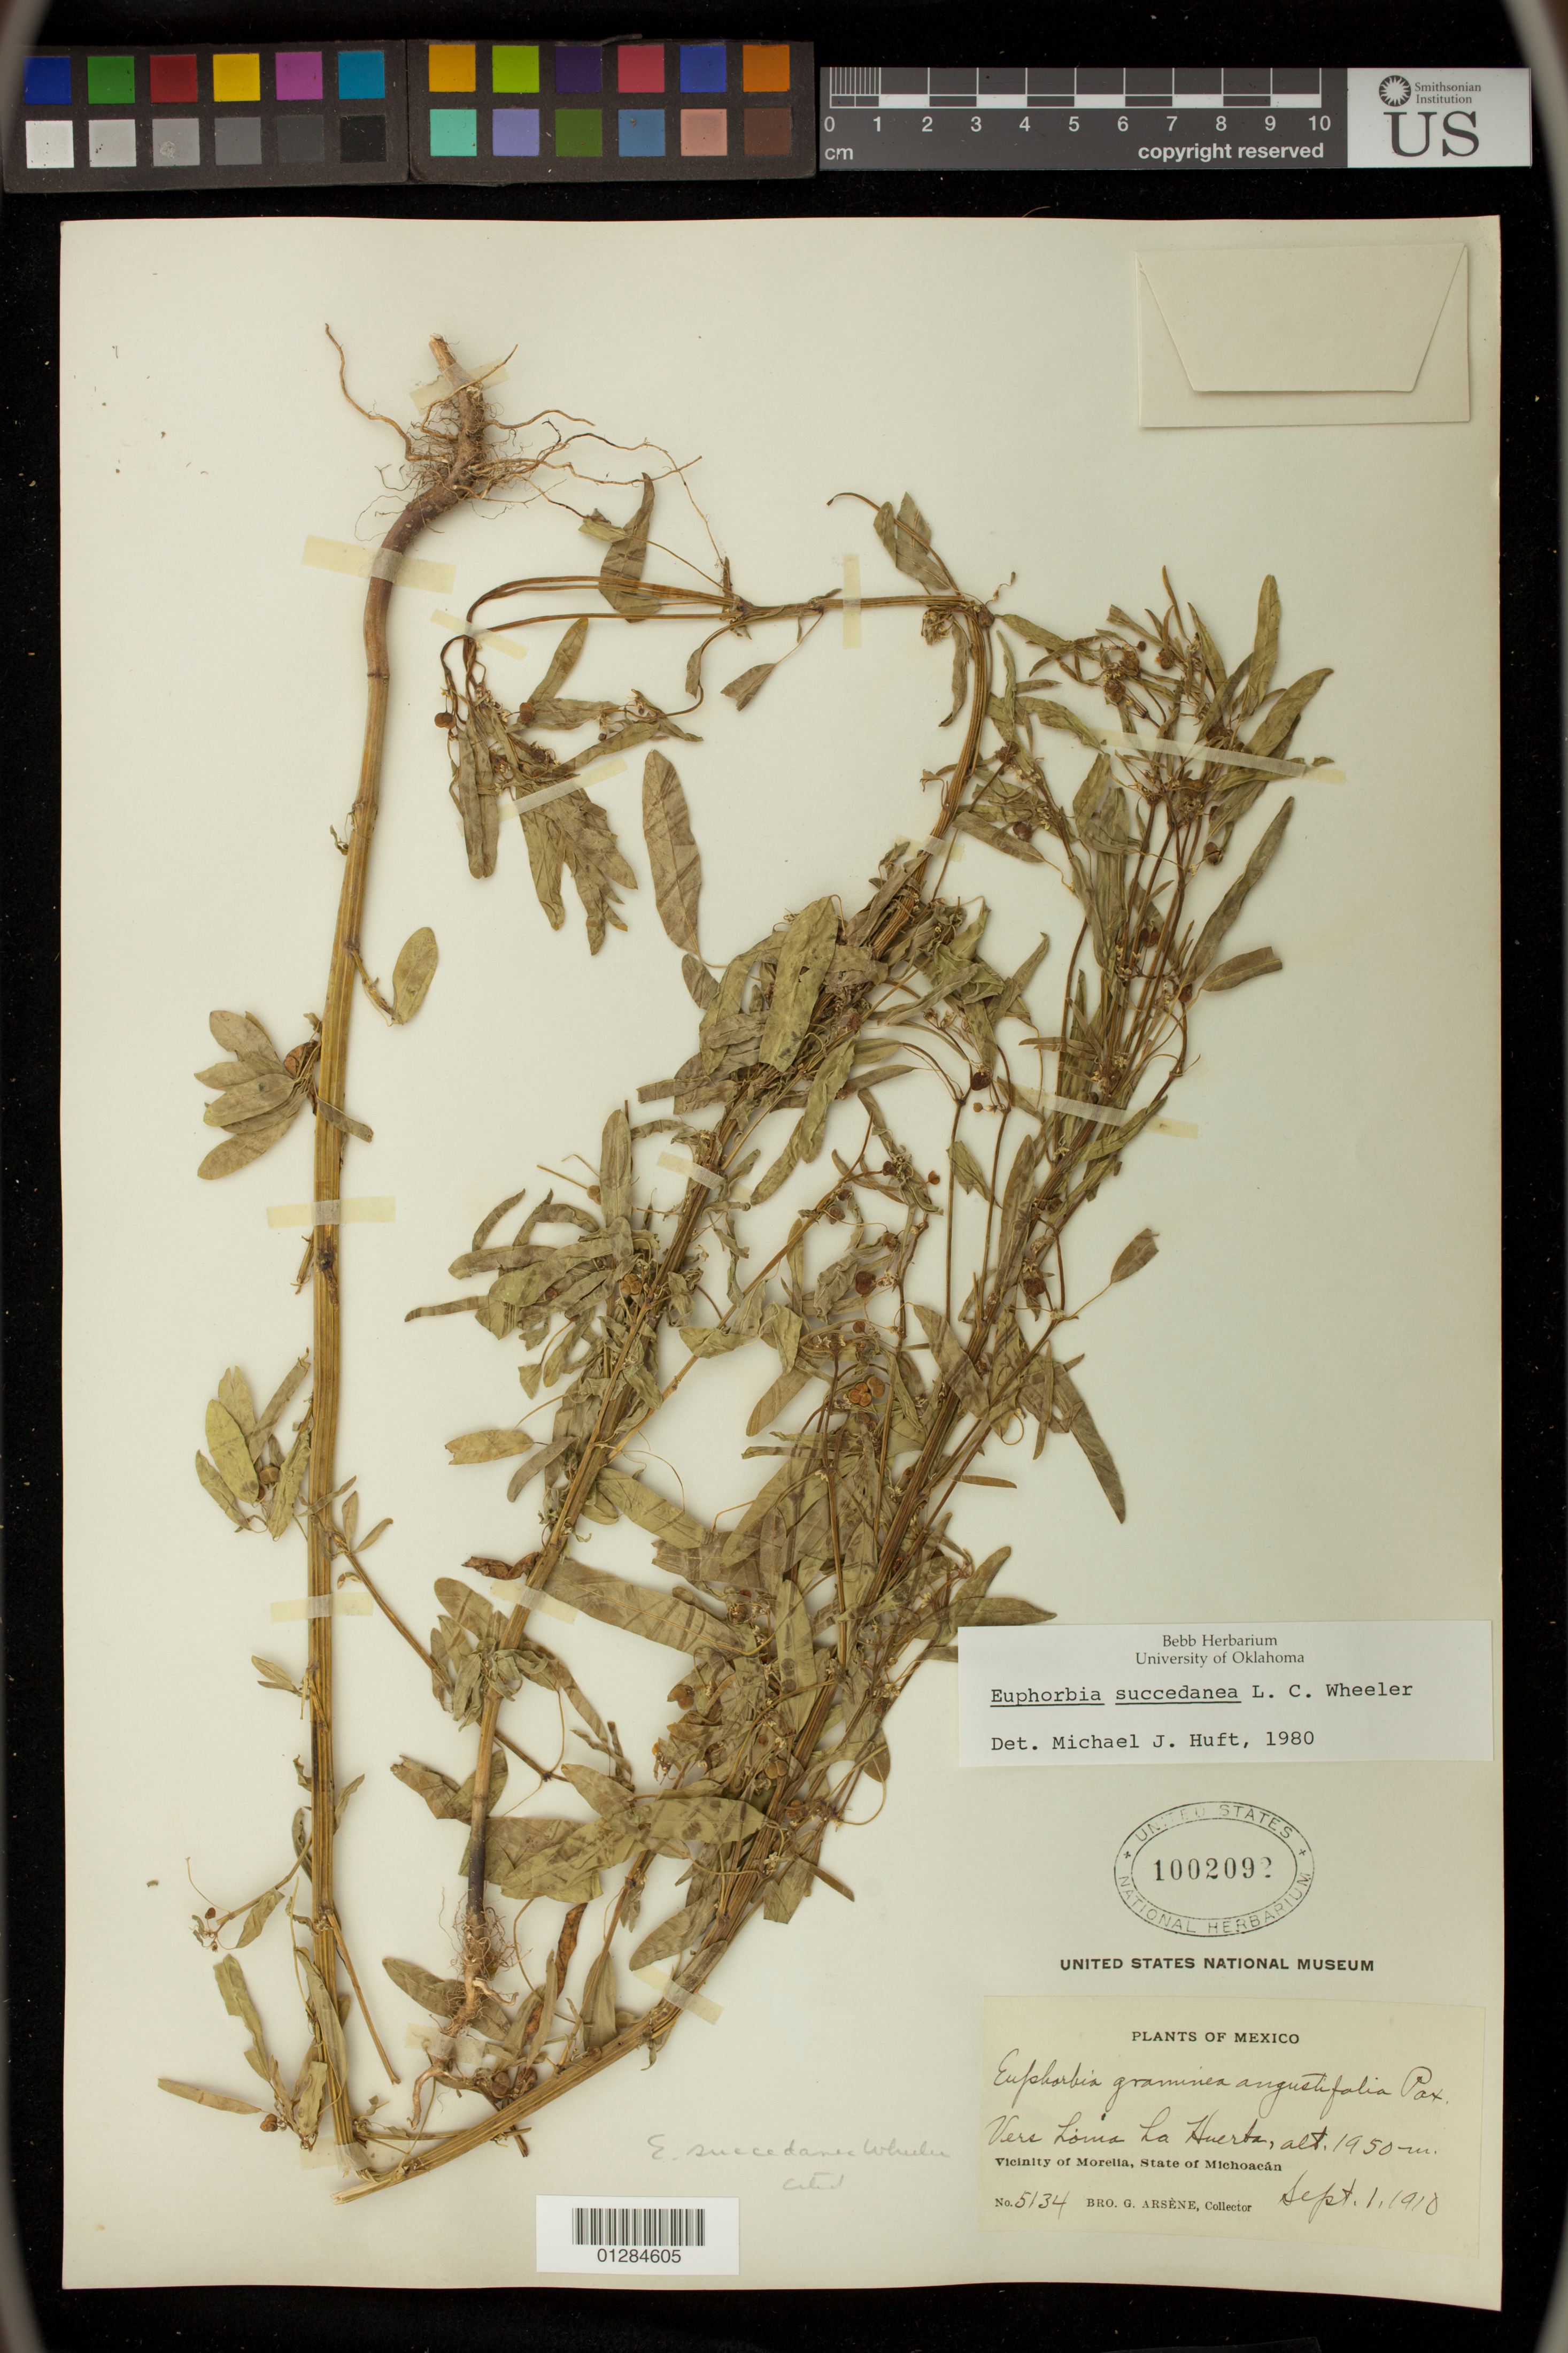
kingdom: Plantae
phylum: Tracheophyta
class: Magnoliopsida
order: Malpighiales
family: Euphorbiaceae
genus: Euphorbia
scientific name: Euphorbia succedanea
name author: L.C. Wheeler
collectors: Bro. G. Arsène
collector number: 5134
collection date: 1910-09-01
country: Mexico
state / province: Michoacán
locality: Vicinity of Morelia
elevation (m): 1950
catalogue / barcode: US 1002092